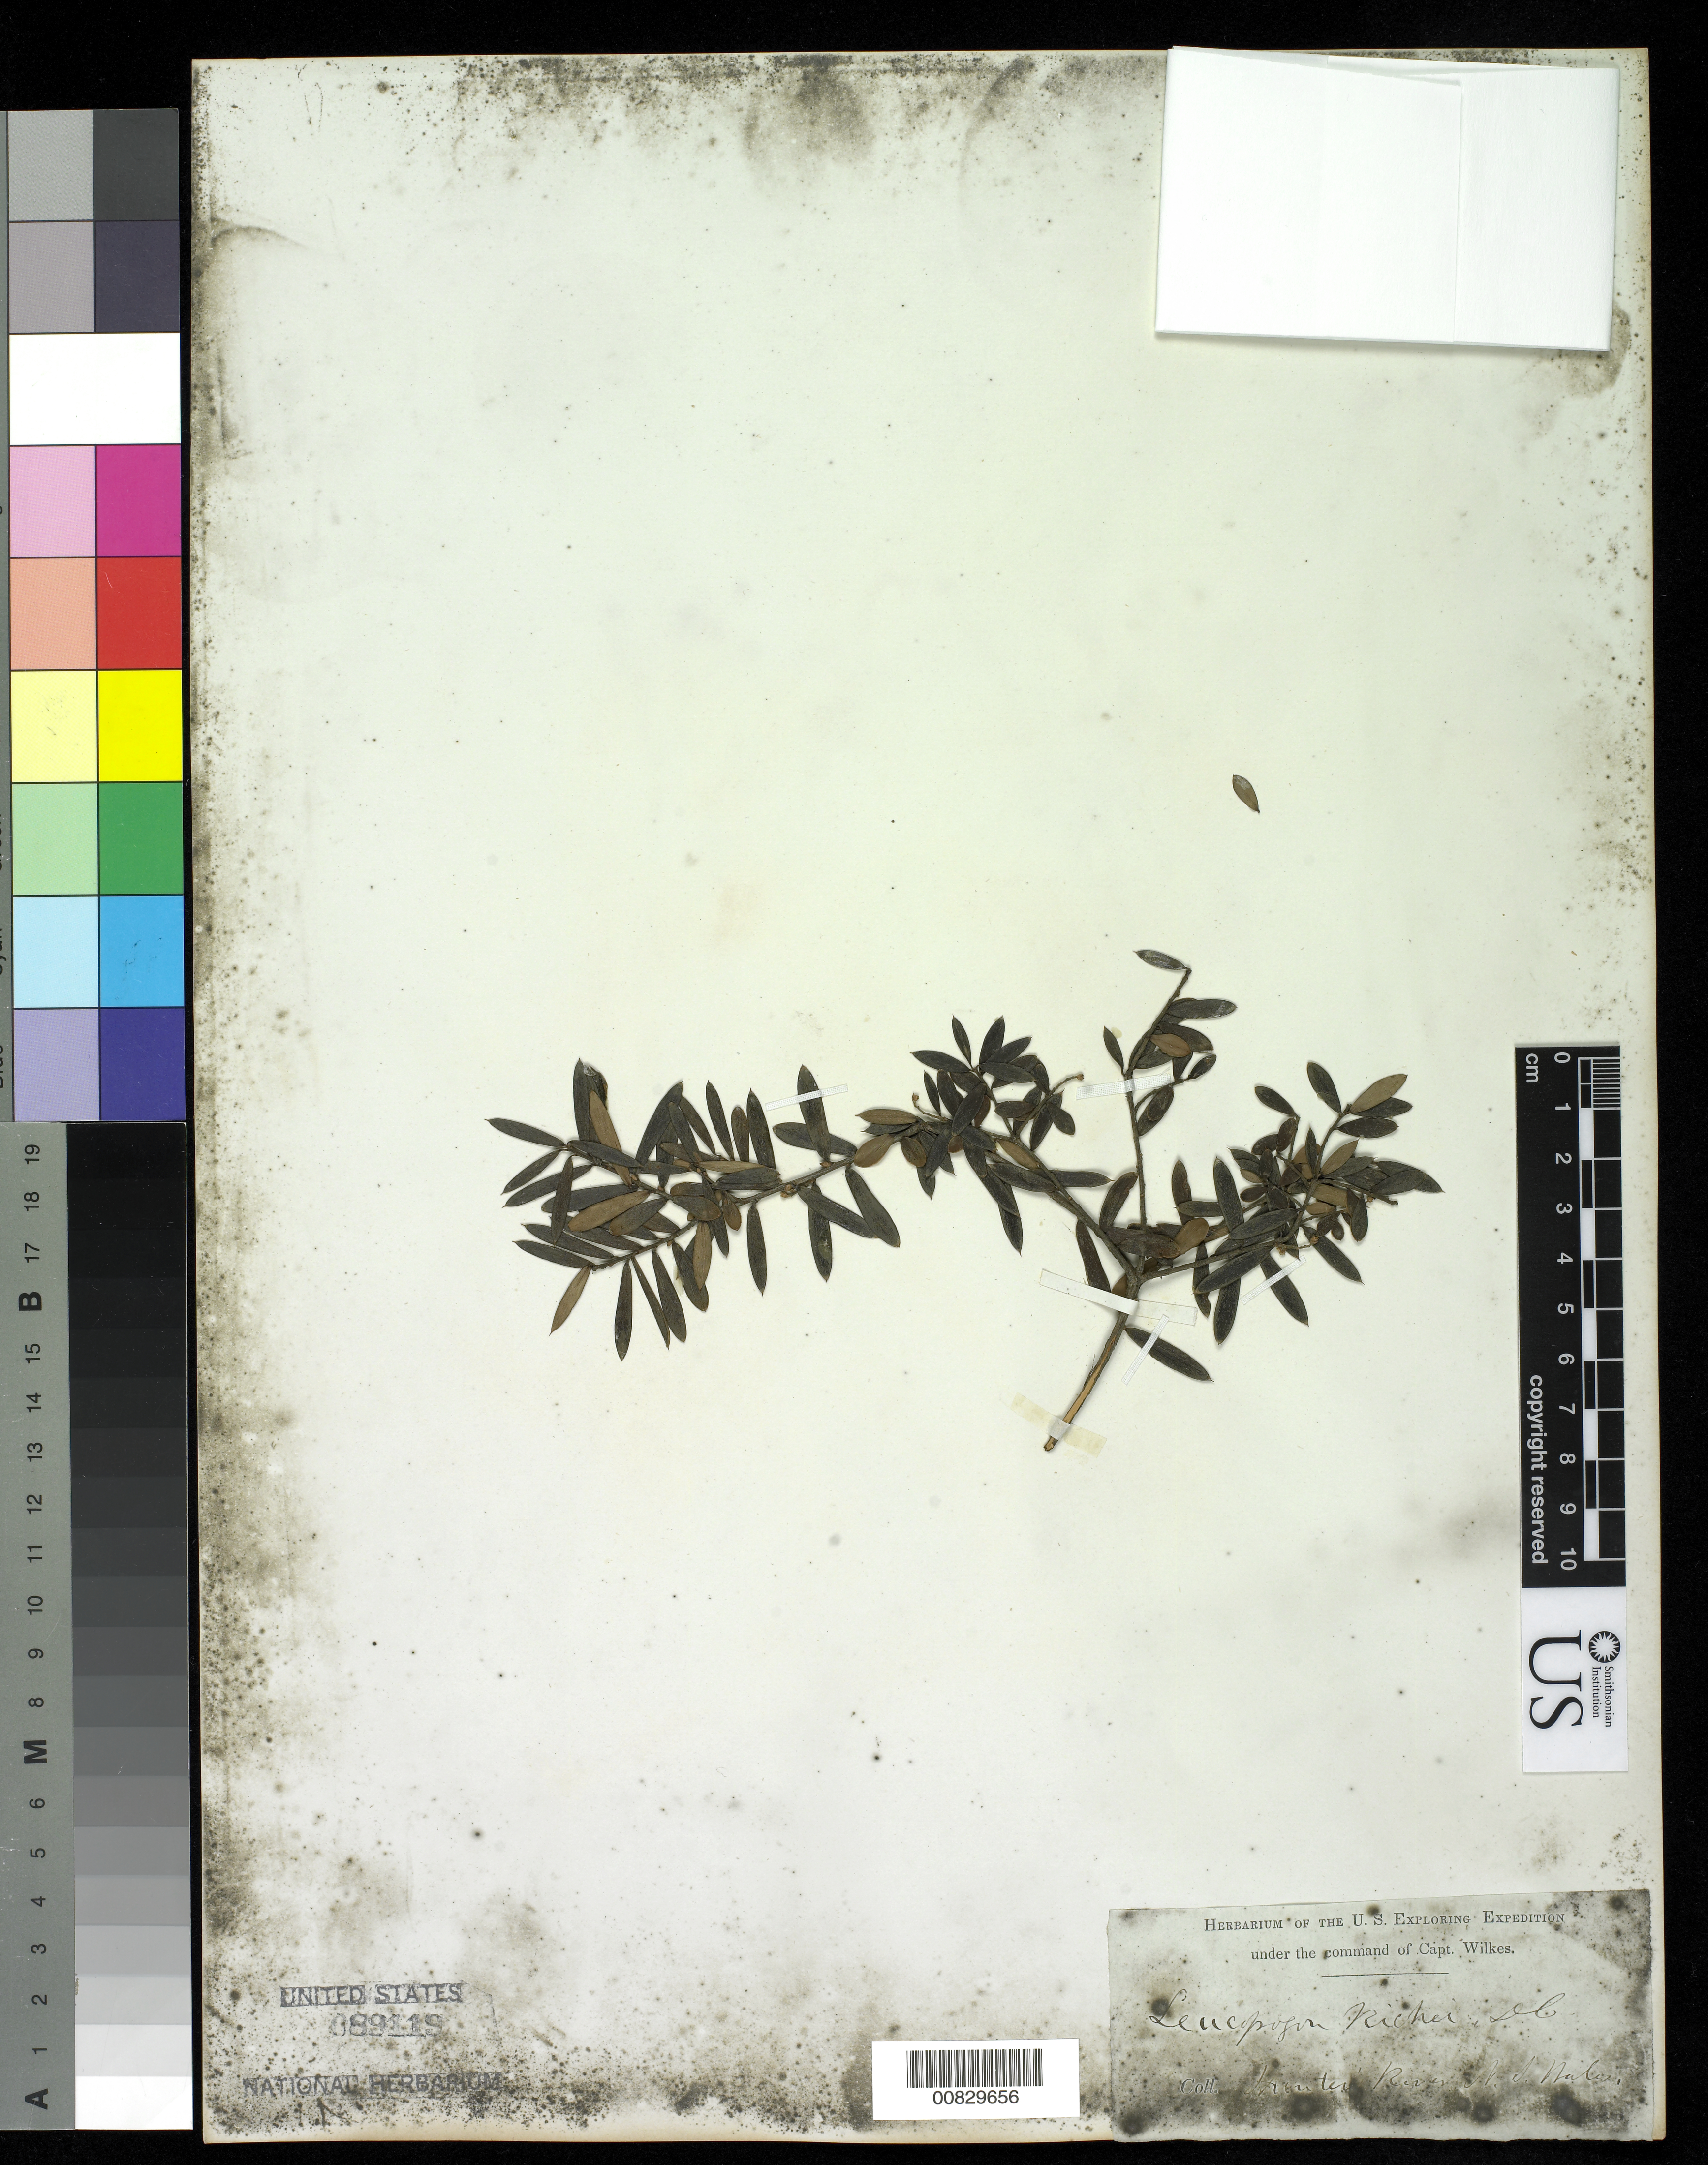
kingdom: Plantae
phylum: Tracheophyta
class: Magnoliopsida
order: Ericales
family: Ericaceae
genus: Leucopogon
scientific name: Leucopogon richei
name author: R. Br.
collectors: Wilkes Explor. Exped.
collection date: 1838/1842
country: Australia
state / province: New South Wales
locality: Hunter's River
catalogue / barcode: US 89119